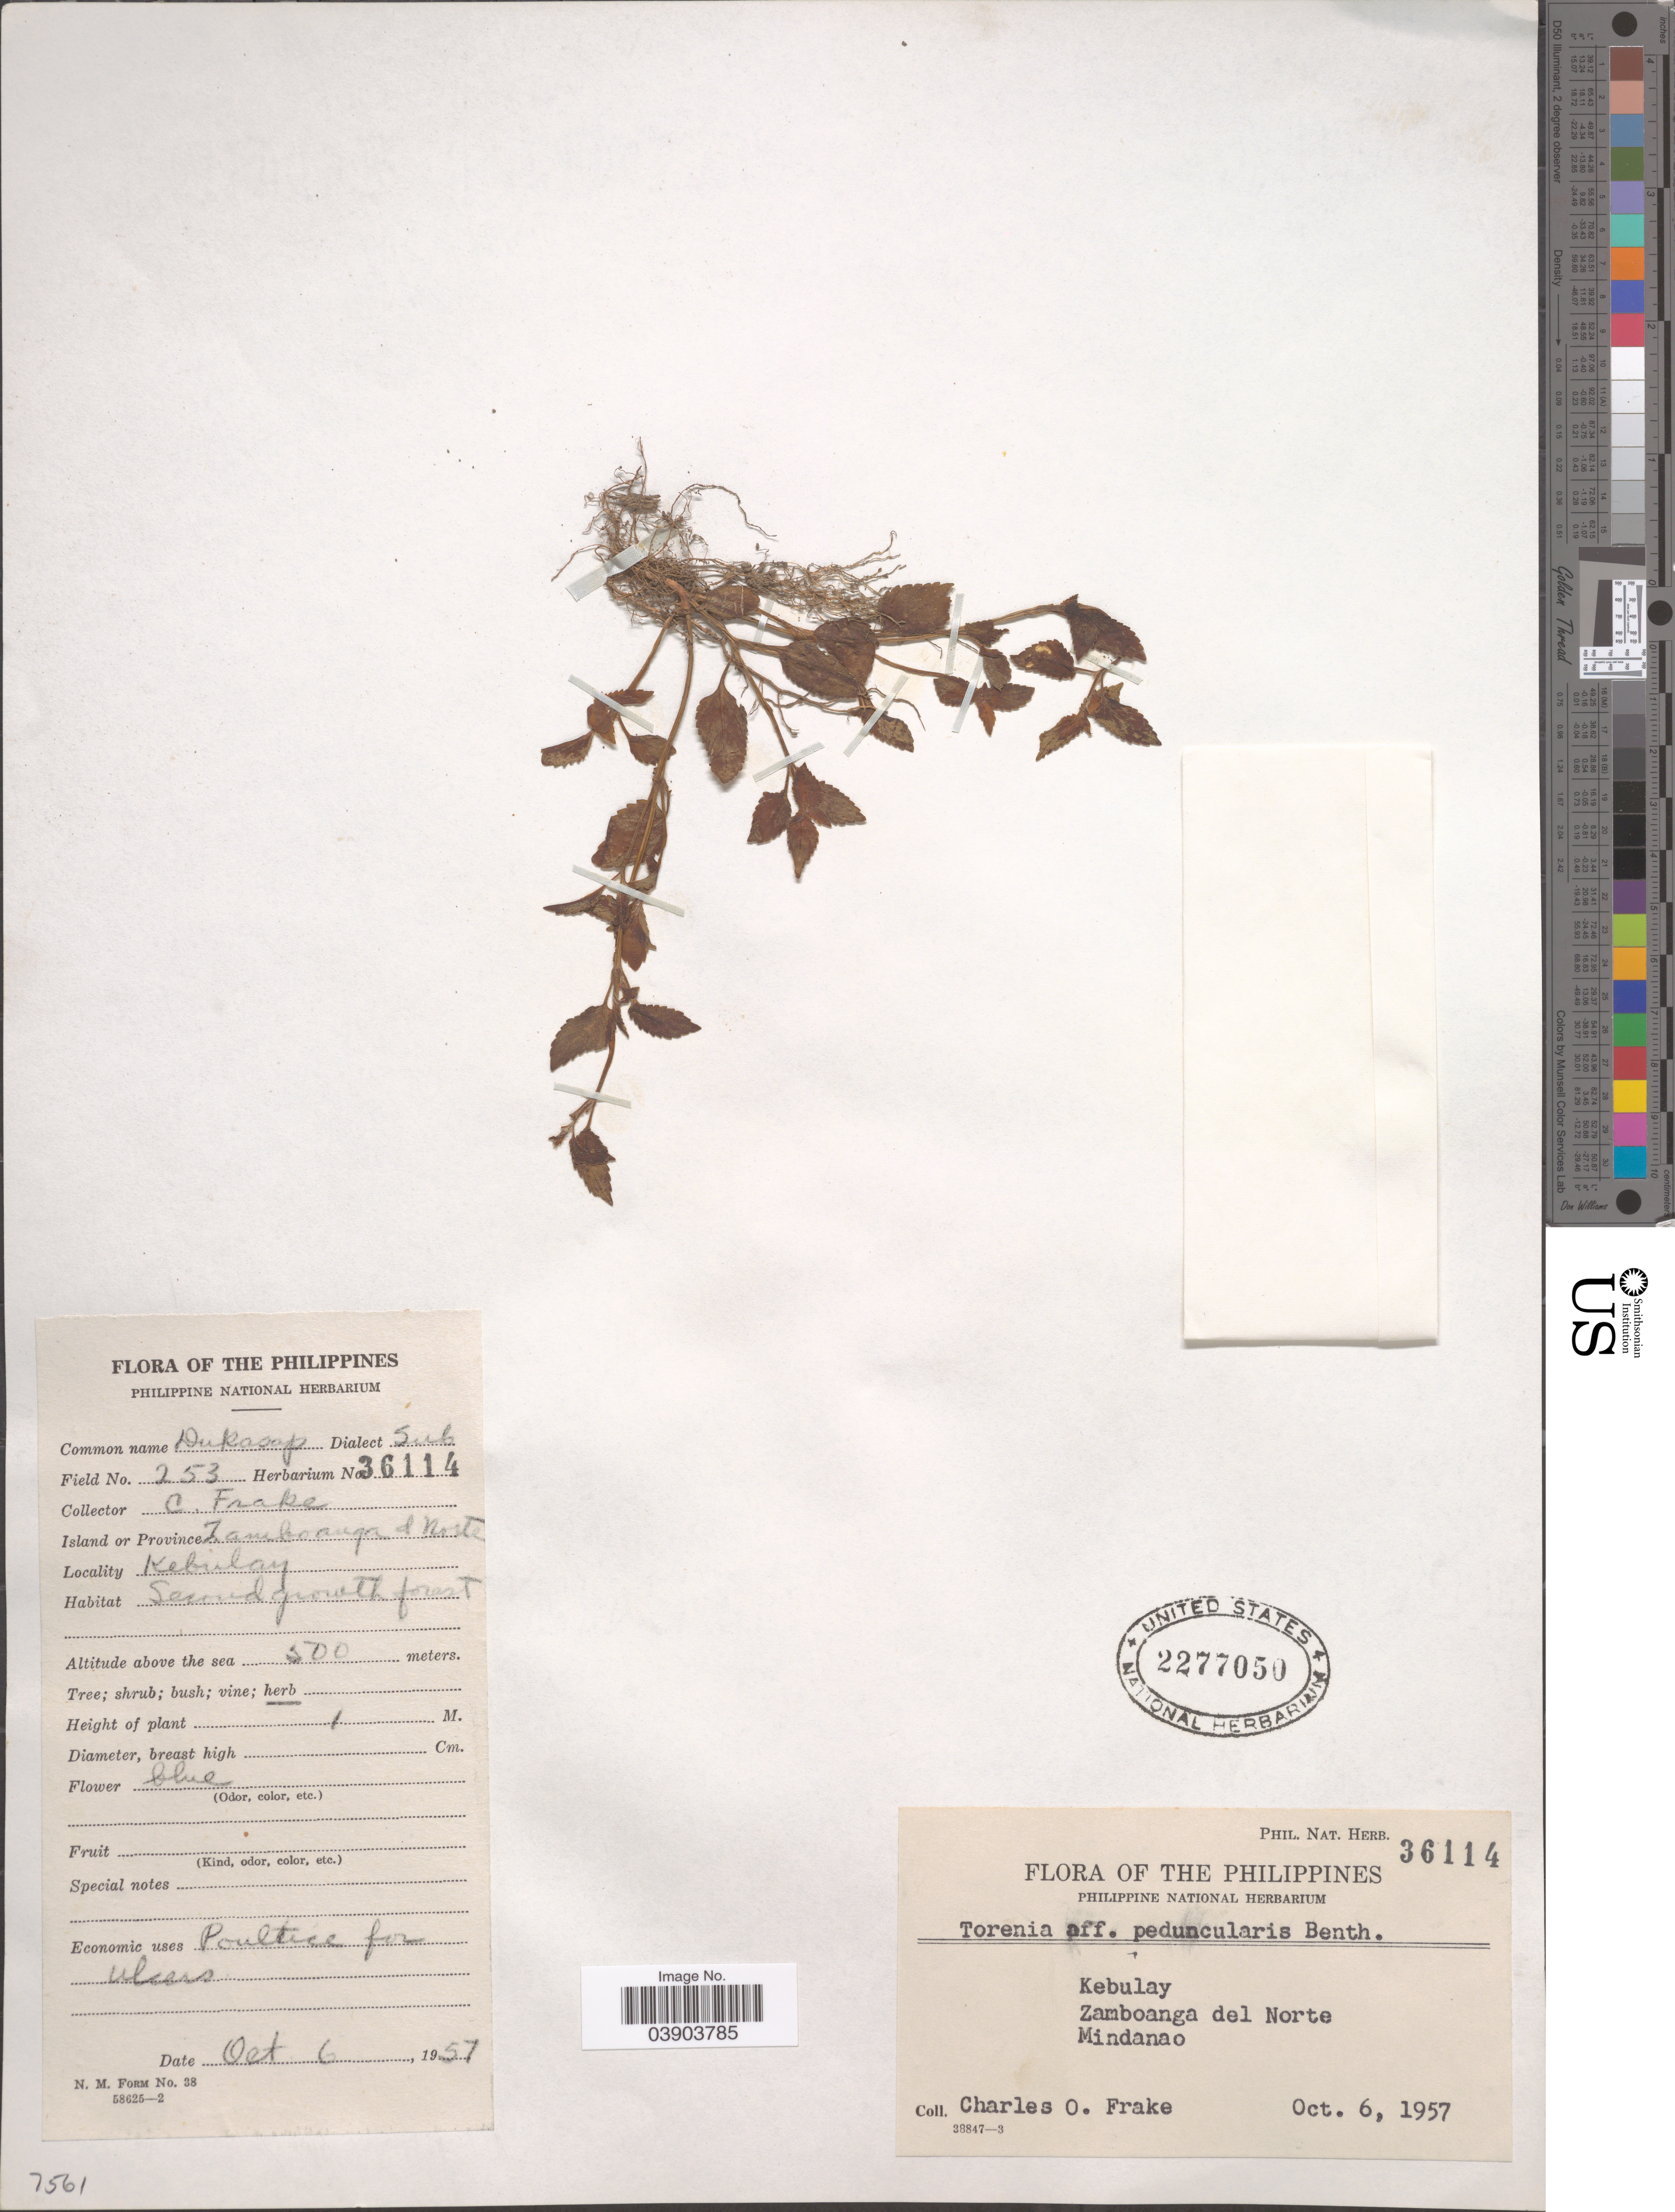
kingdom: Plantae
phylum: Tracheophyta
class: Magnoliopsida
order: Lamiales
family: Linderniaceae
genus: Torenia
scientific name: Torenia peduncularis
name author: Benth.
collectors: C. O. Frake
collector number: Phil. Nat. Herb. 36114/253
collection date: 1957-10-06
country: Philippines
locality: Kebulay. Zamboanga del Norte. Mindanao.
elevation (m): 500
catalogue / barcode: US 2277050